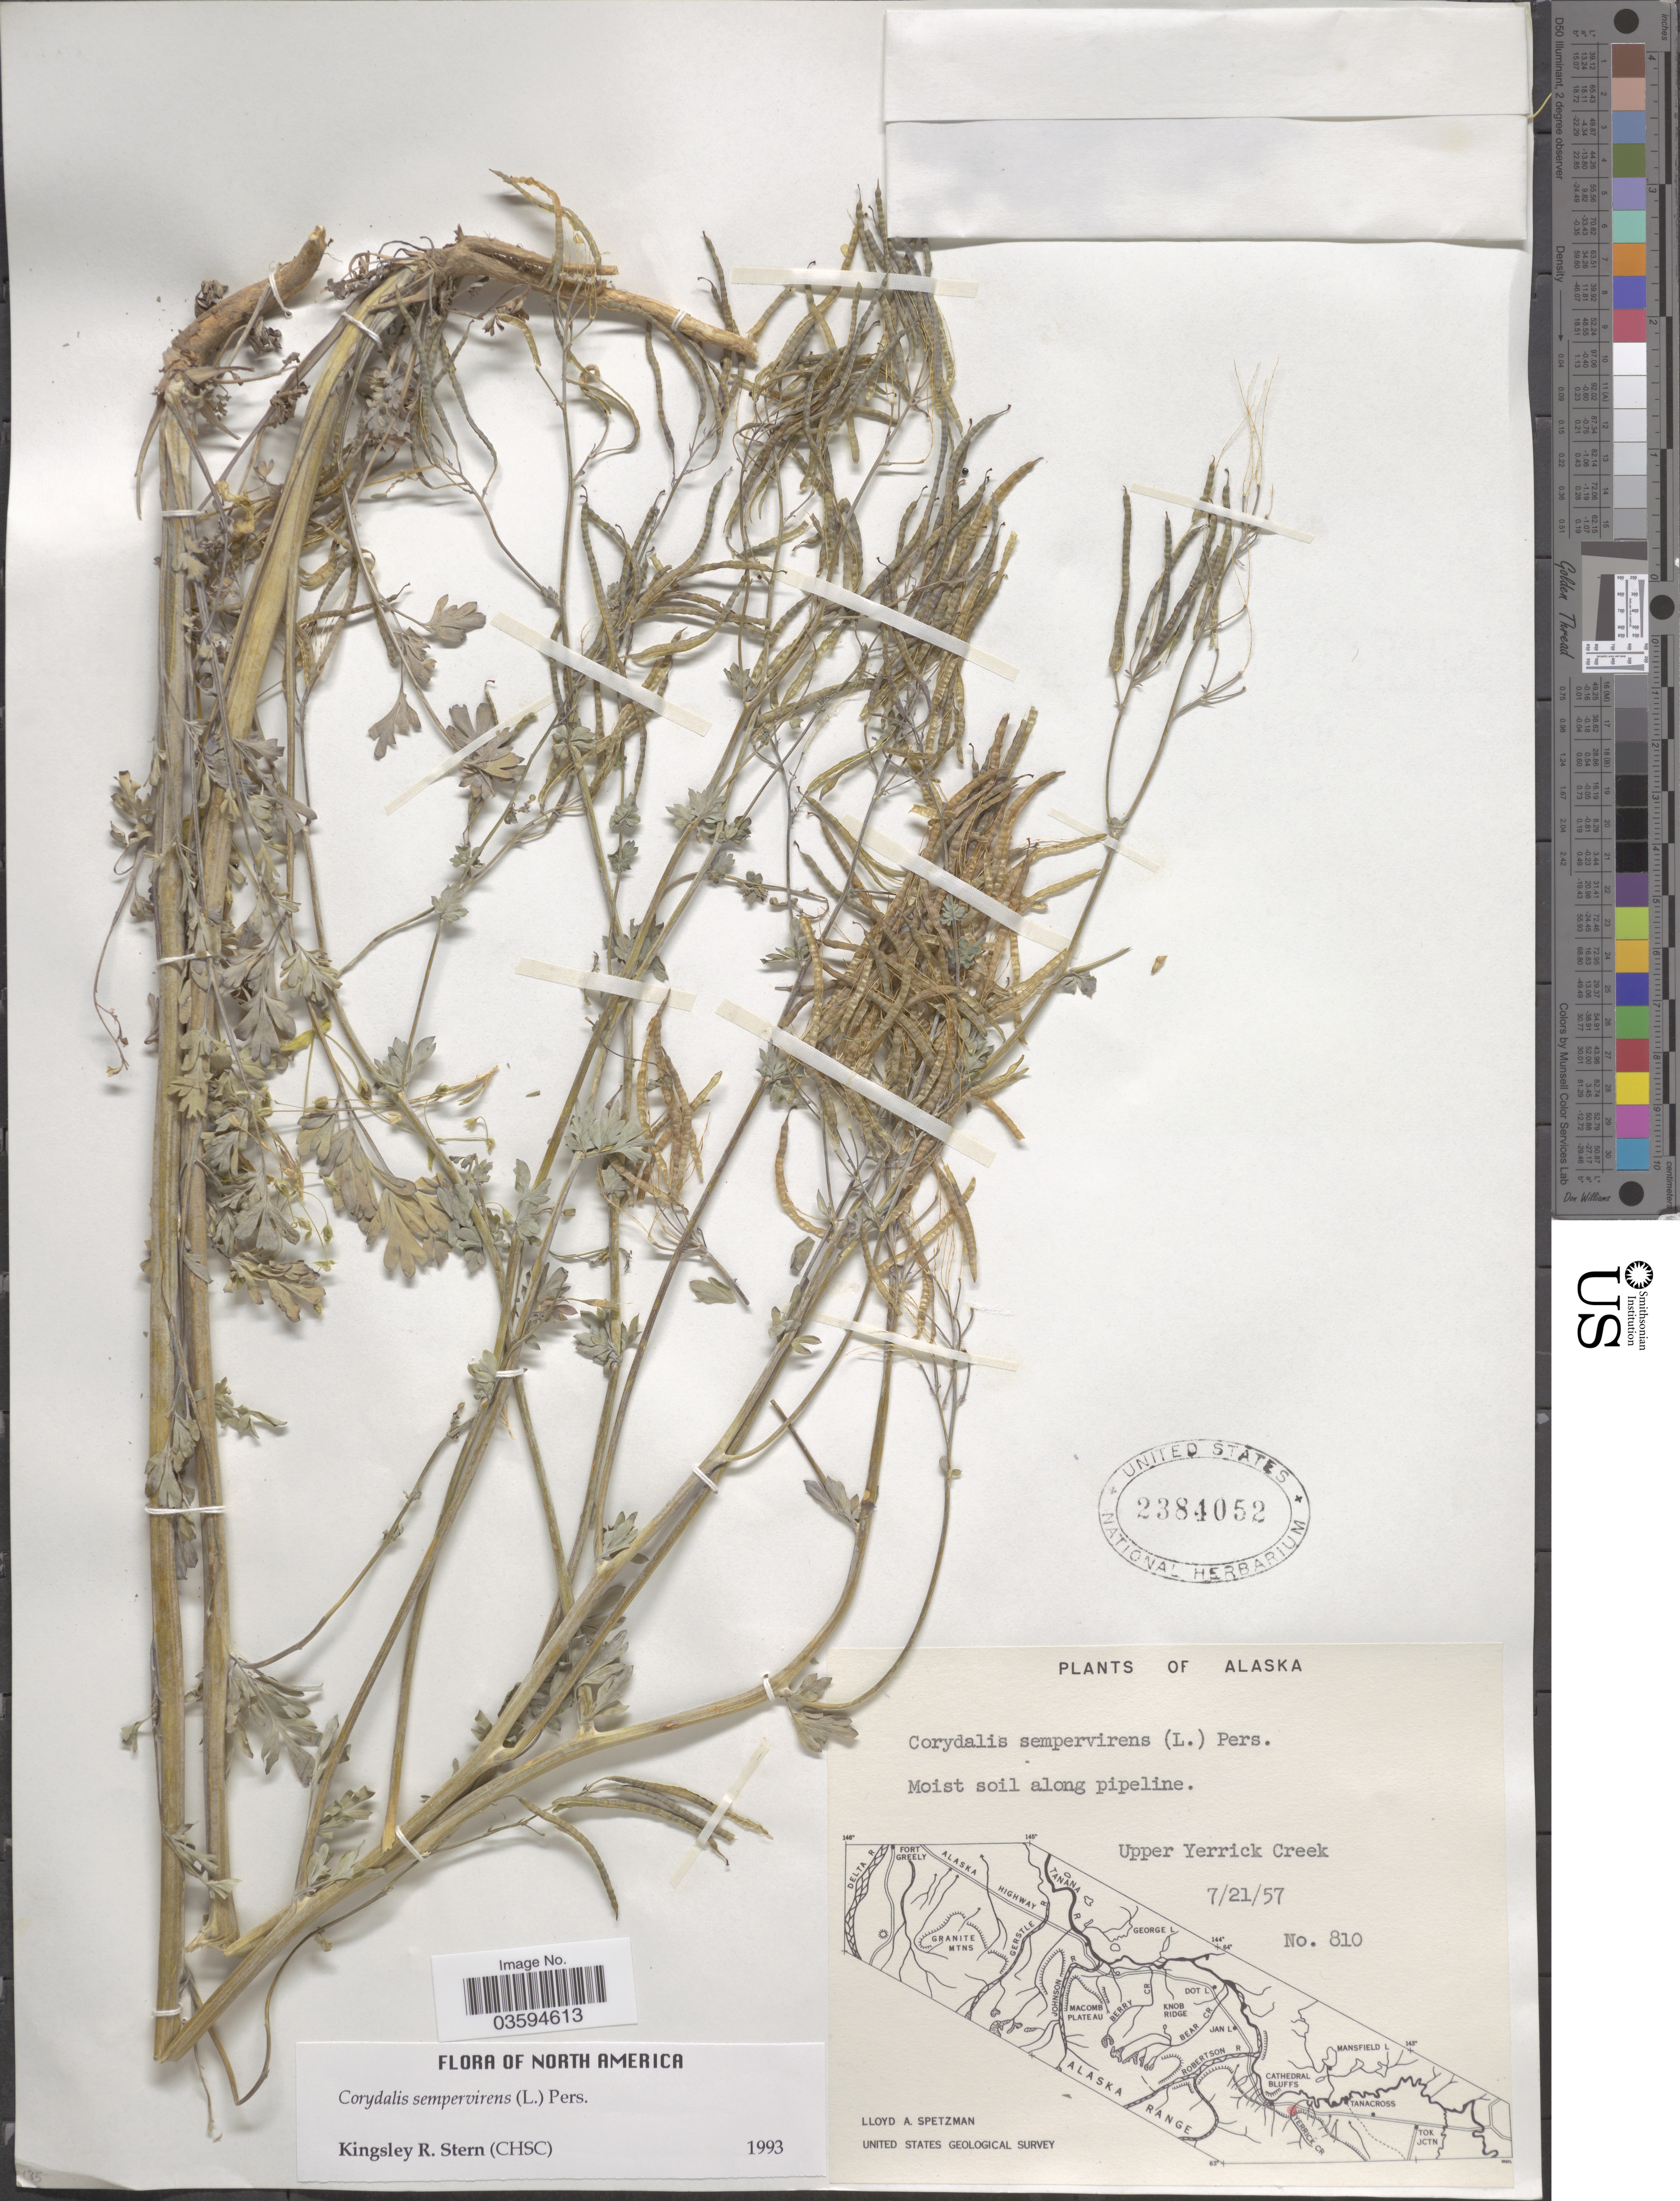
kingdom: Plantae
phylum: Tracheophyta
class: Magnoliopsida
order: Ranunculales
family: Papaveraceae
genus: Capnoides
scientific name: Capnoides sempervirens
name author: (L.) Borkh.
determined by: Strong, M. T., (US), Smithsonian Institution - National Museum of Natural History (UNITED STATES)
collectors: L. Spetzman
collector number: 810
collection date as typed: Transcribed d/m/y: 21/7/57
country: United States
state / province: Alaska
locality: Moist soil along pipeline. Upper Yerrick Creek.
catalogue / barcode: US 2384052